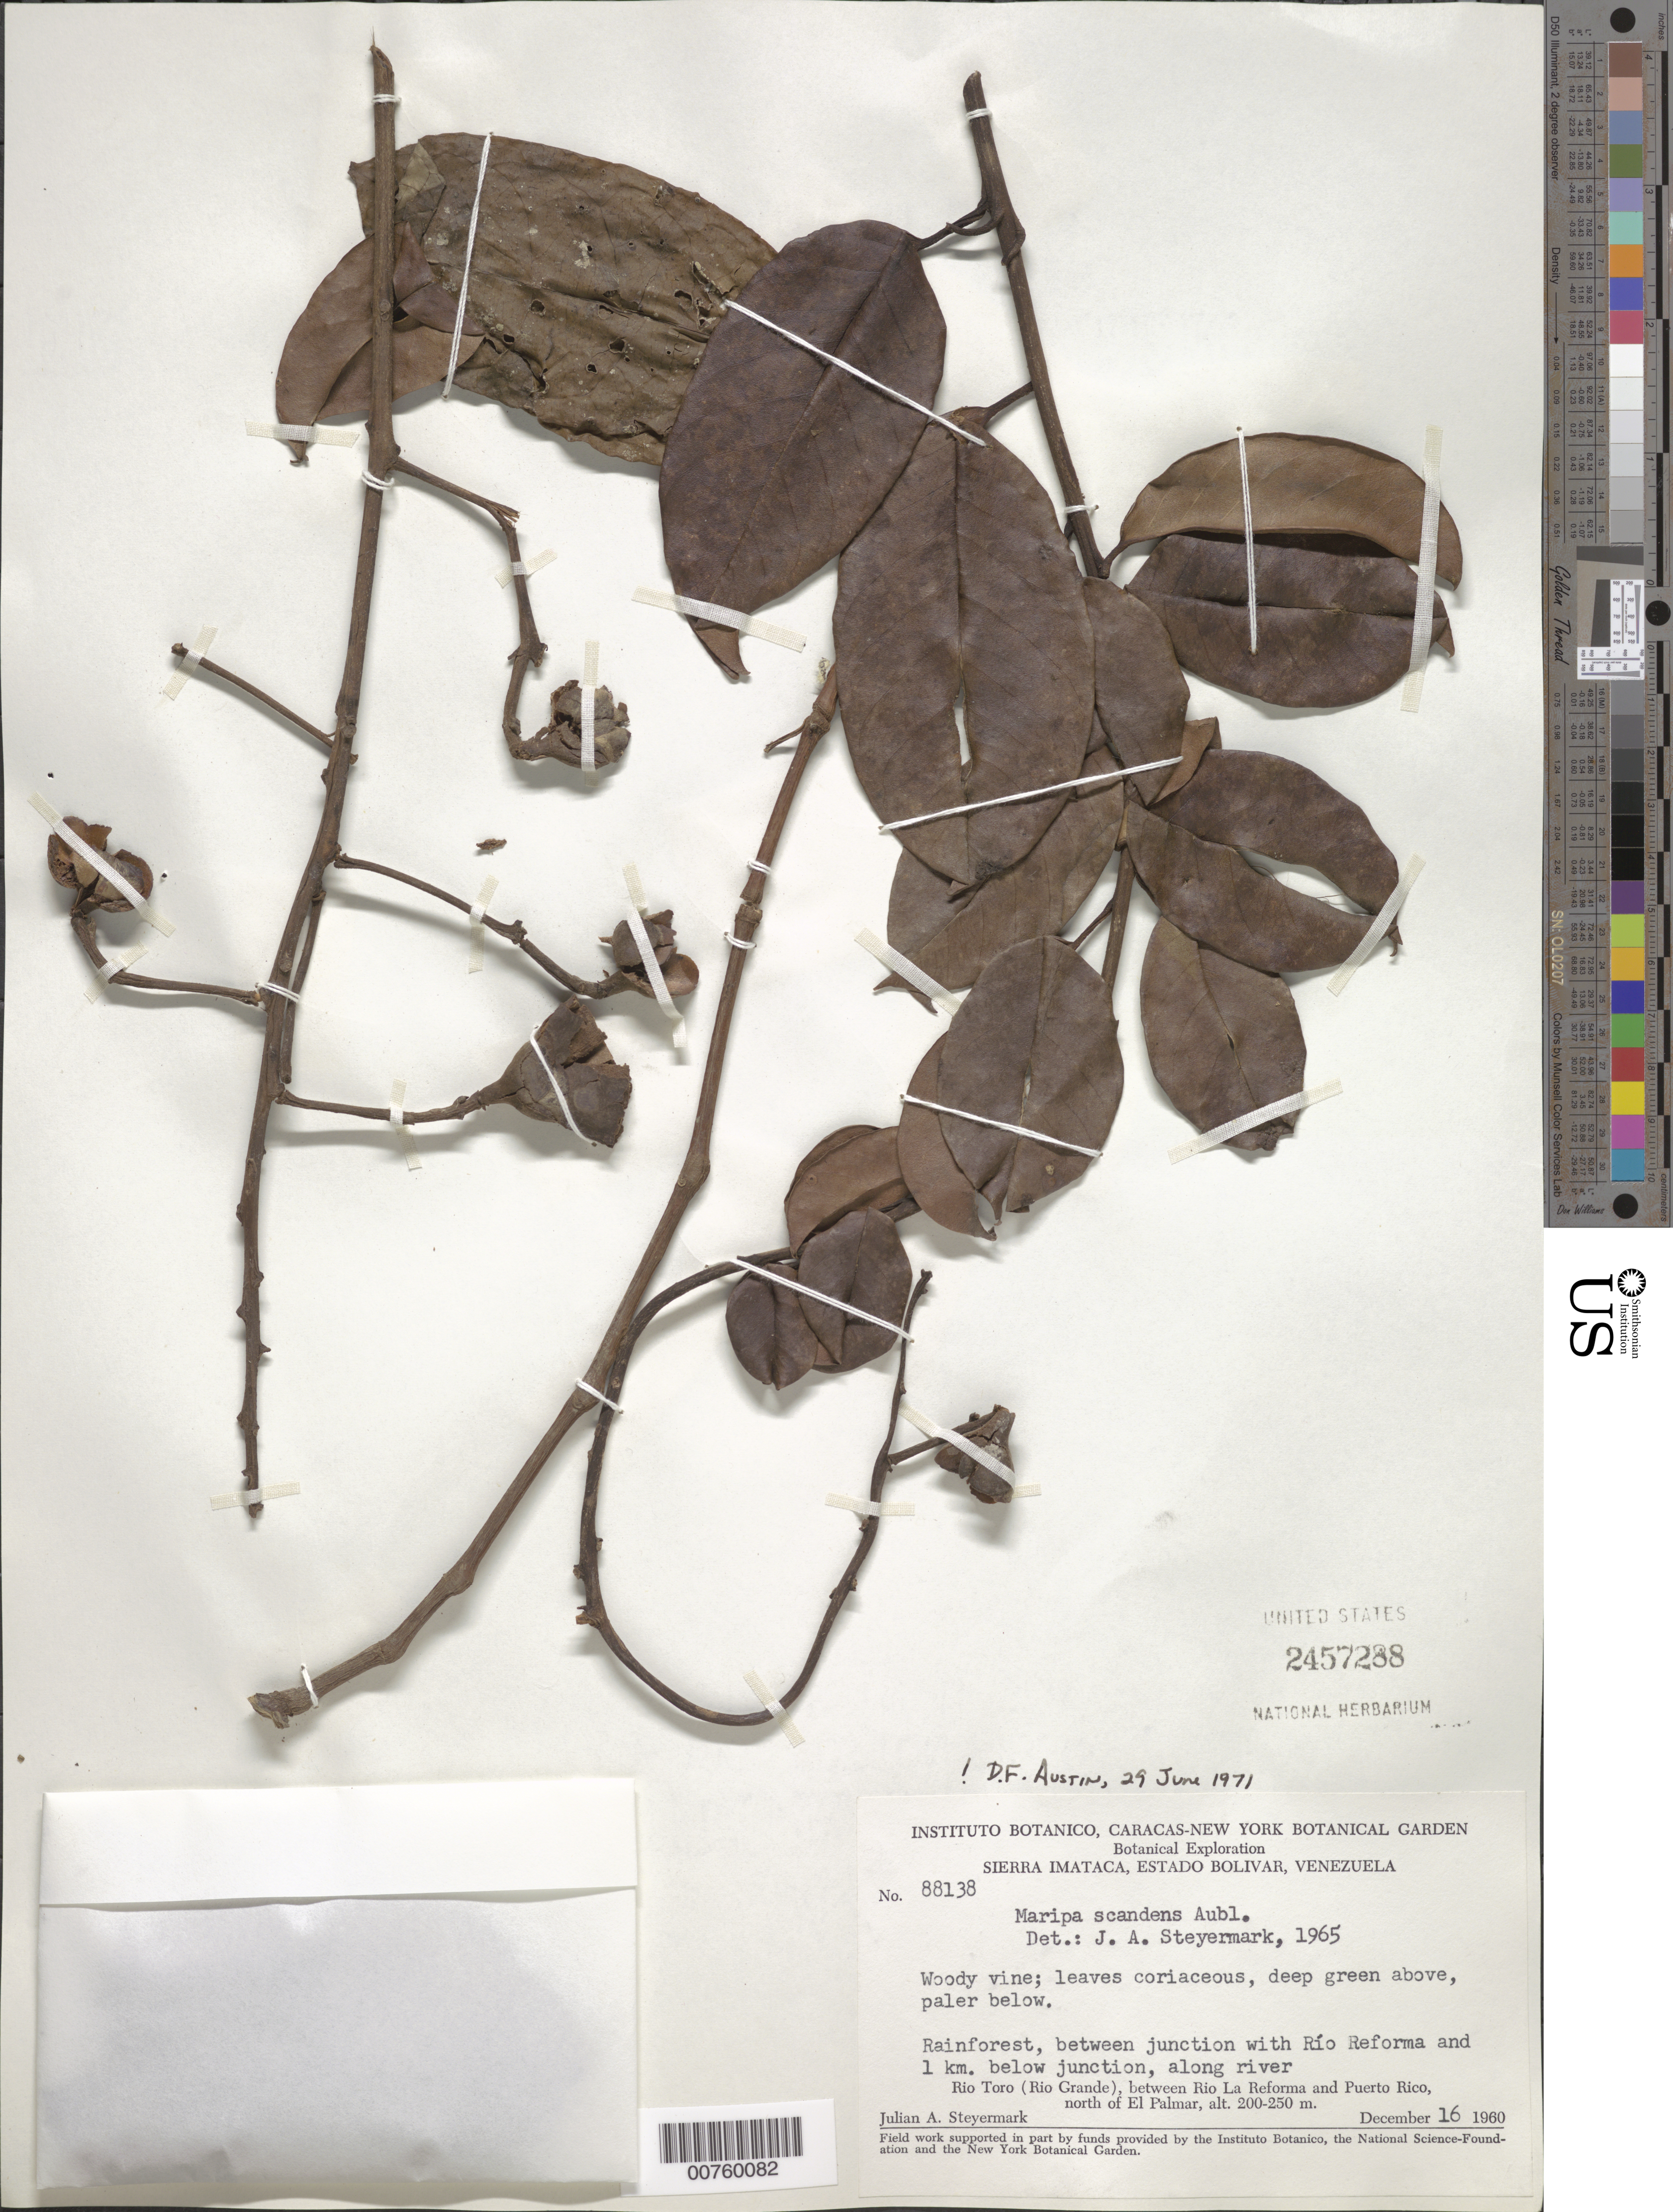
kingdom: Plantae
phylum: Tracheophyta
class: Magnoliopsida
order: Solanales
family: Convolvulaceae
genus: Maripa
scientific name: Maripa scandens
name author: Aubl.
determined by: Austin, D. F.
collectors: J. Steyermark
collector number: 88138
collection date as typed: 16-Dec-60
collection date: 1960-12-16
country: Venezuela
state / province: Bolívar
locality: Sierra Imataca, Río Toro (Río Grande), between Río La Reforma and Puerto Rico, N of El Palmar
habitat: Rainforest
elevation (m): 200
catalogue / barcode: US 2457288